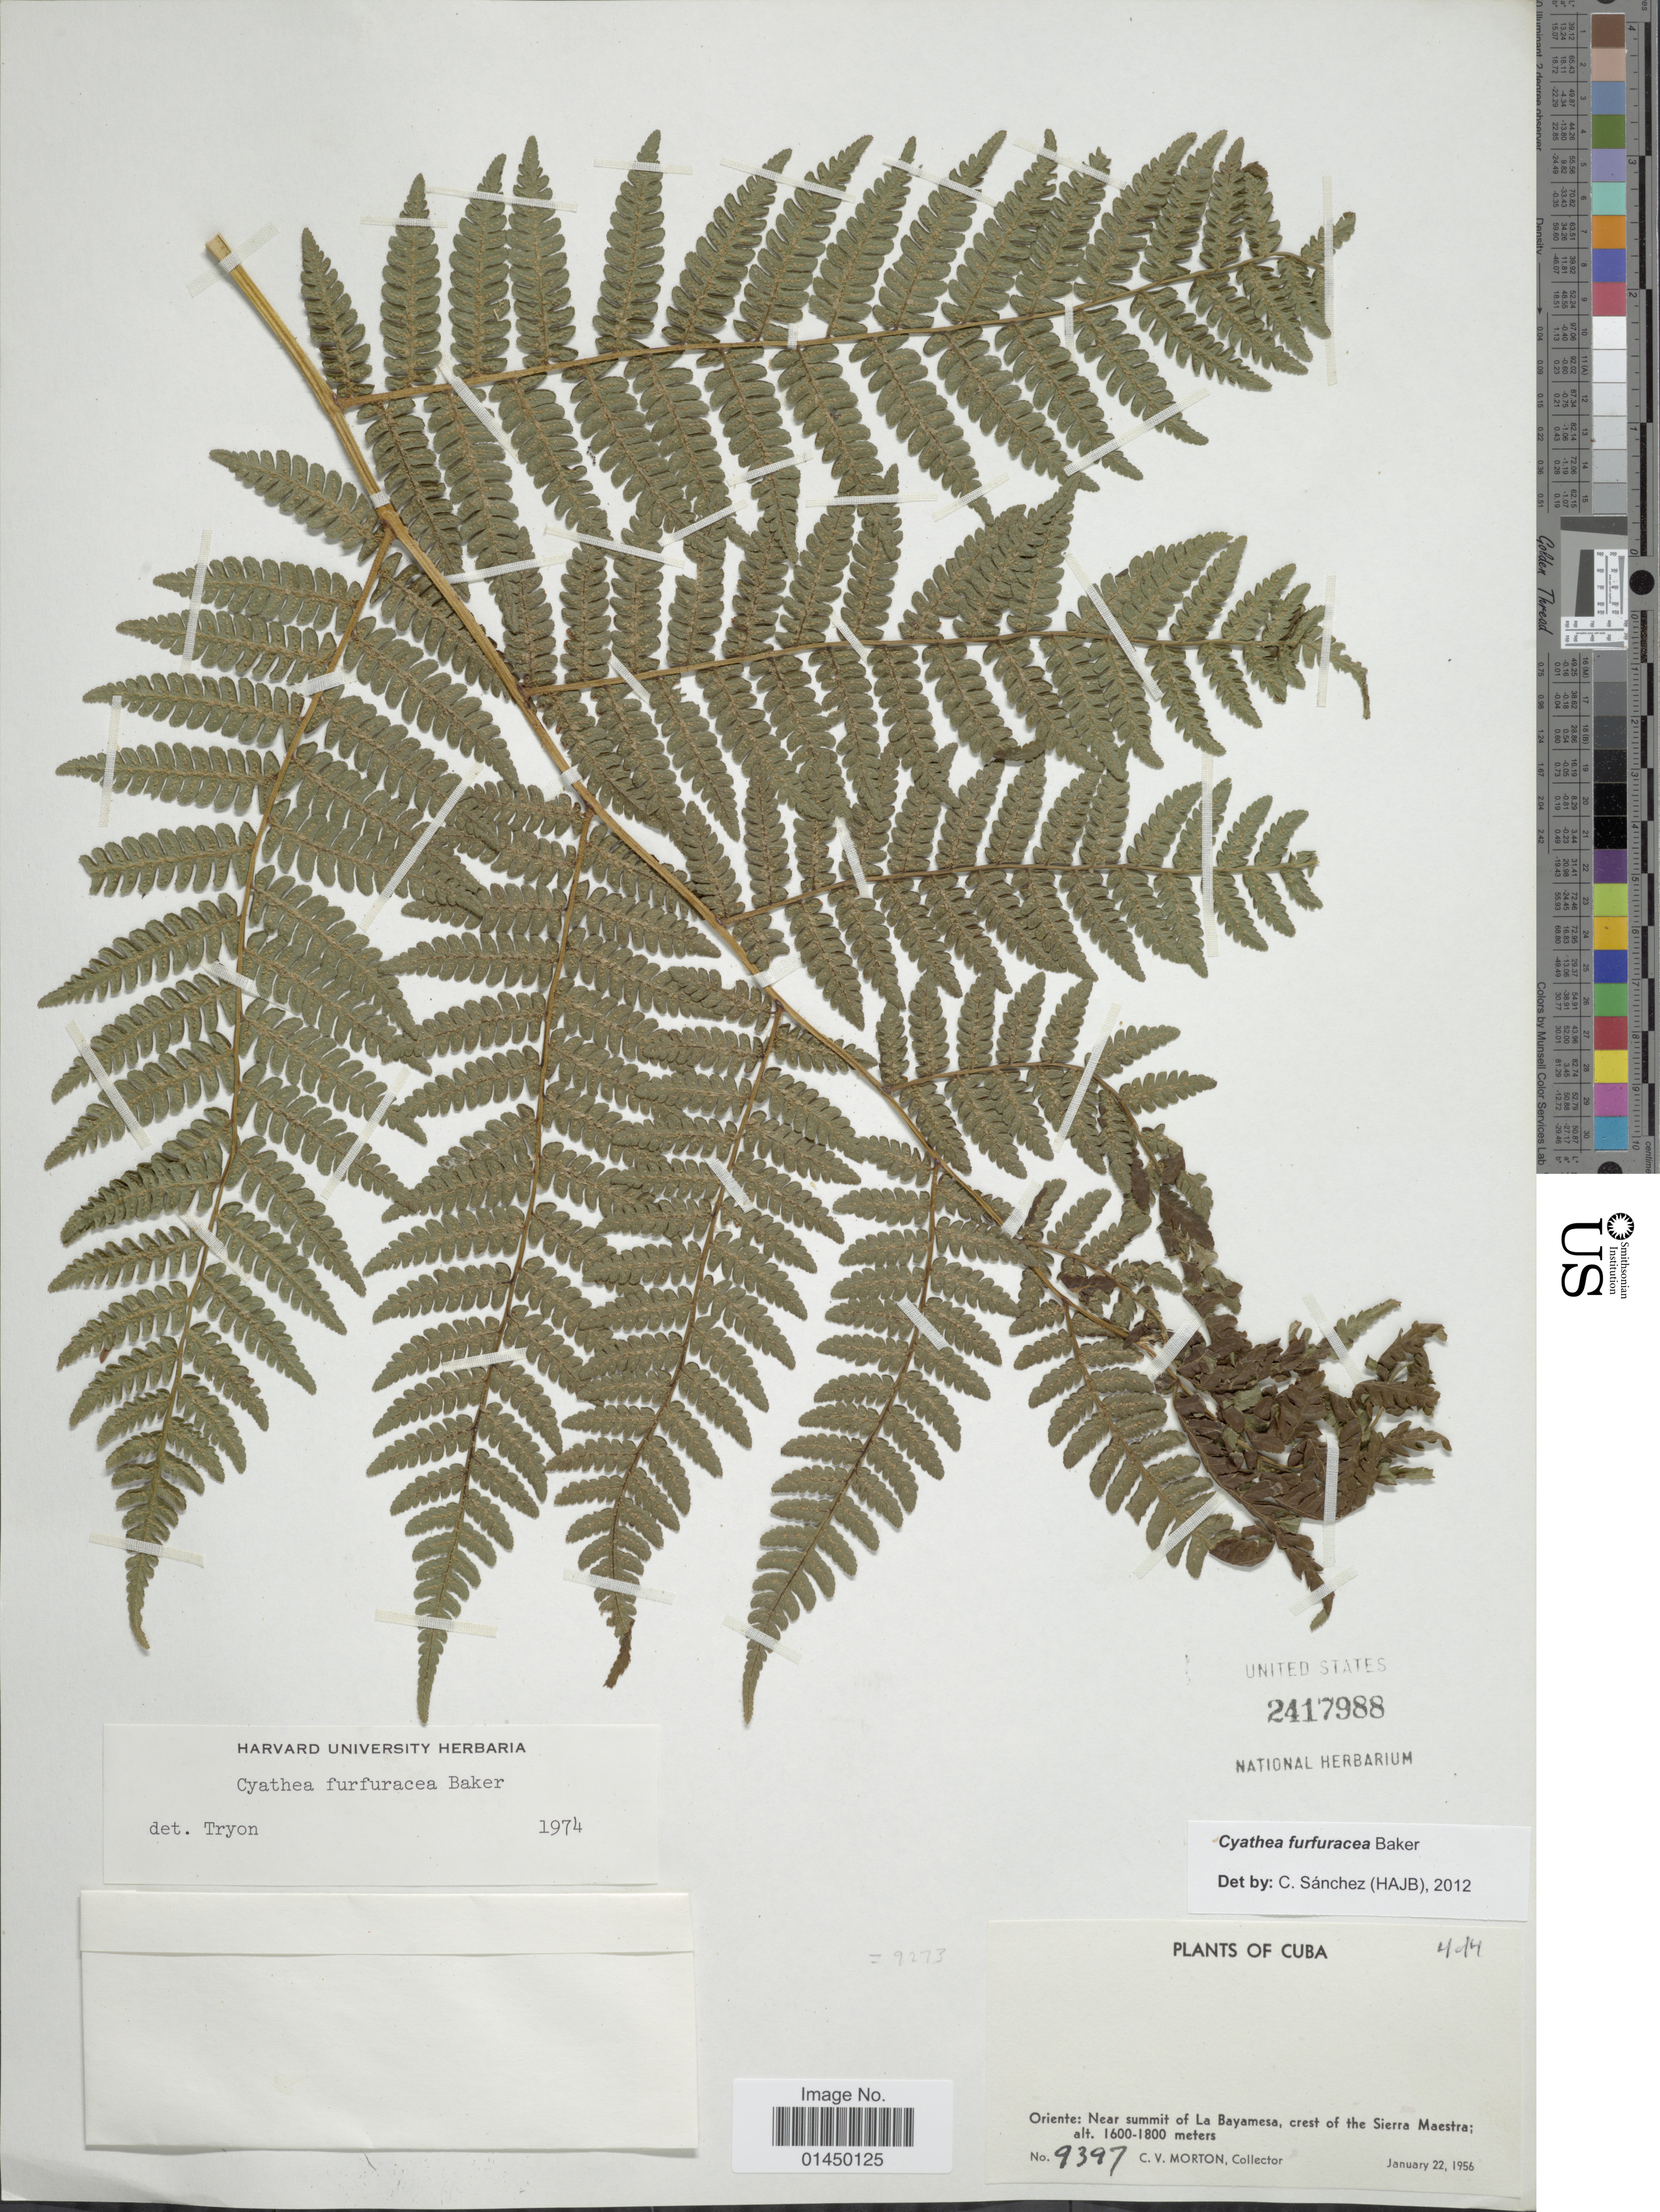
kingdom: Plantae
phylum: Tracheophyta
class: Polypodiopsida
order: Cyatheales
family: Cyatheaceae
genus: Cyathea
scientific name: Cyathea furfuracea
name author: Christ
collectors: C. V. Morton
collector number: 9397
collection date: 1956-01-22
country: Cuba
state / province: Oriente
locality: Oriente: Near summit of La Bayamesa, crest of the Sierra Maestra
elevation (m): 1600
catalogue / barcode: US 2417988